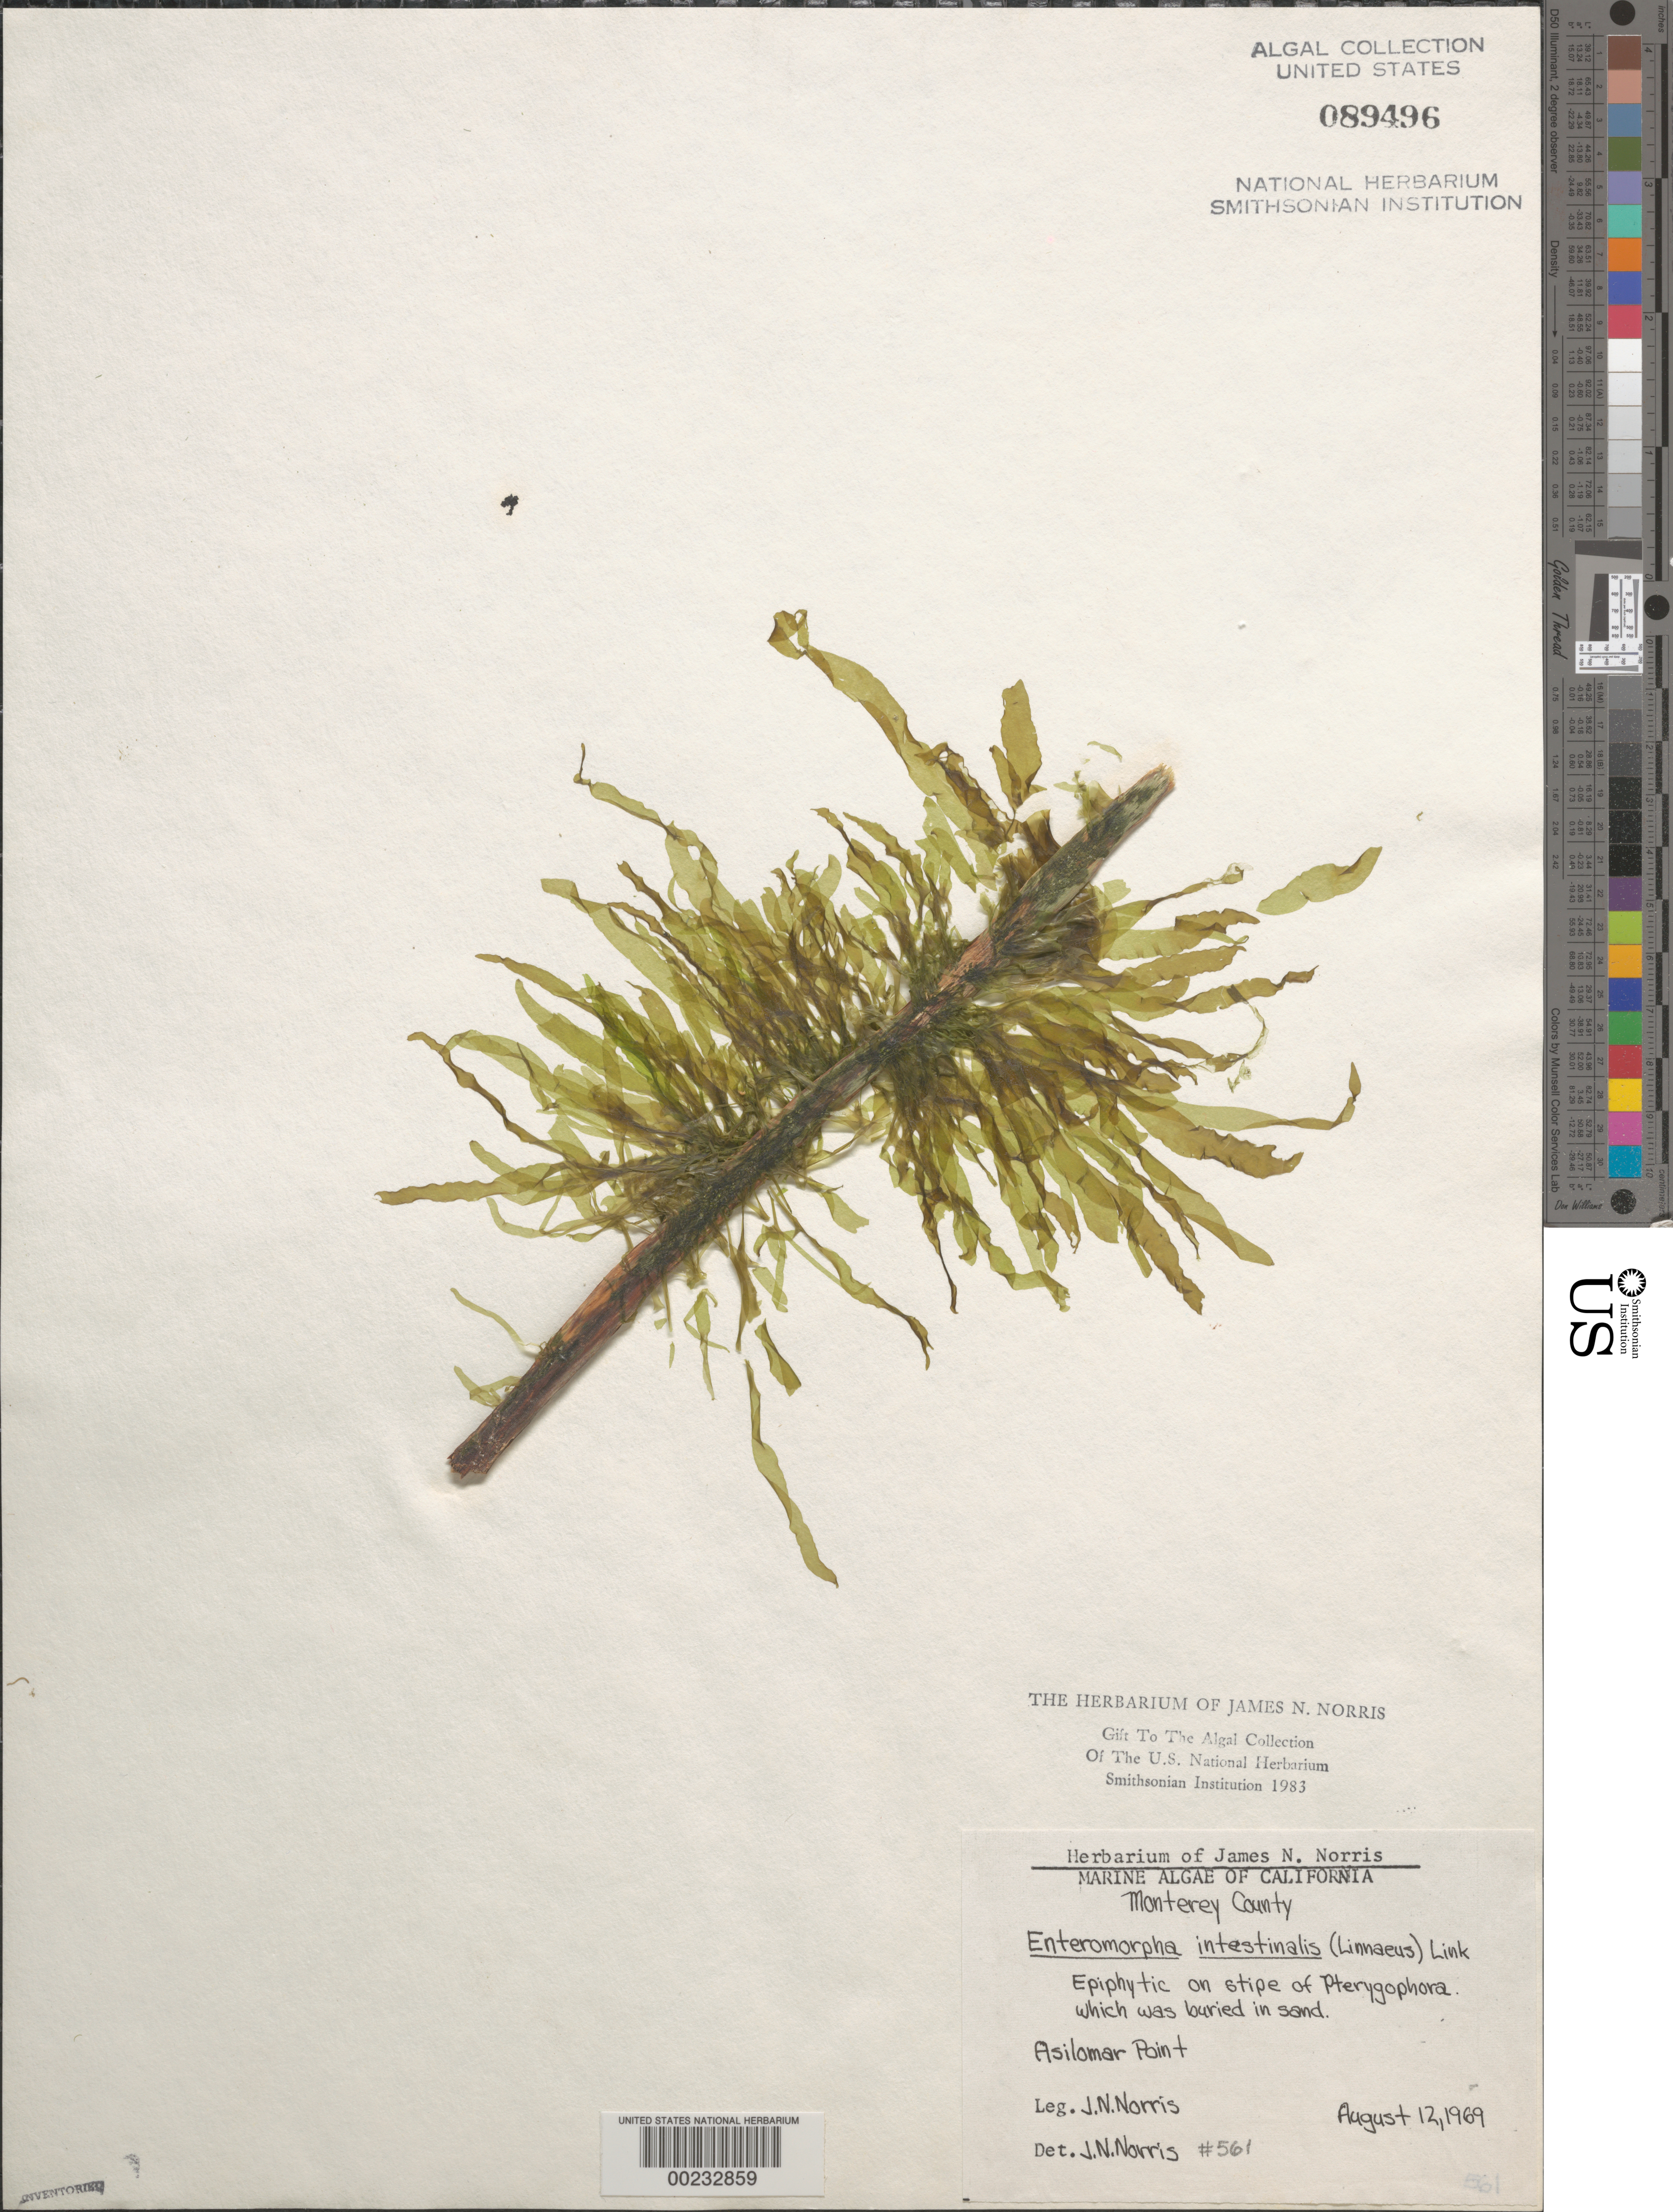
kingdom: Plantae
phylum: Chlorophyta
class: Ulvophyceae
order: Ulvales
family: Ulvaceae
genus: Ulva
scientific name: Ulva intestinalis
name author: L.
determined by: Algae name updating Project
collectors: J. N. Norris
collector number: JN-561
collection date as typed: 12 Aug 1969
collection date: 1969-08-12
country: United States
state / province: California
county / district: Monterey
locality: Asilomar Point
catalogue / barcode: US 89496